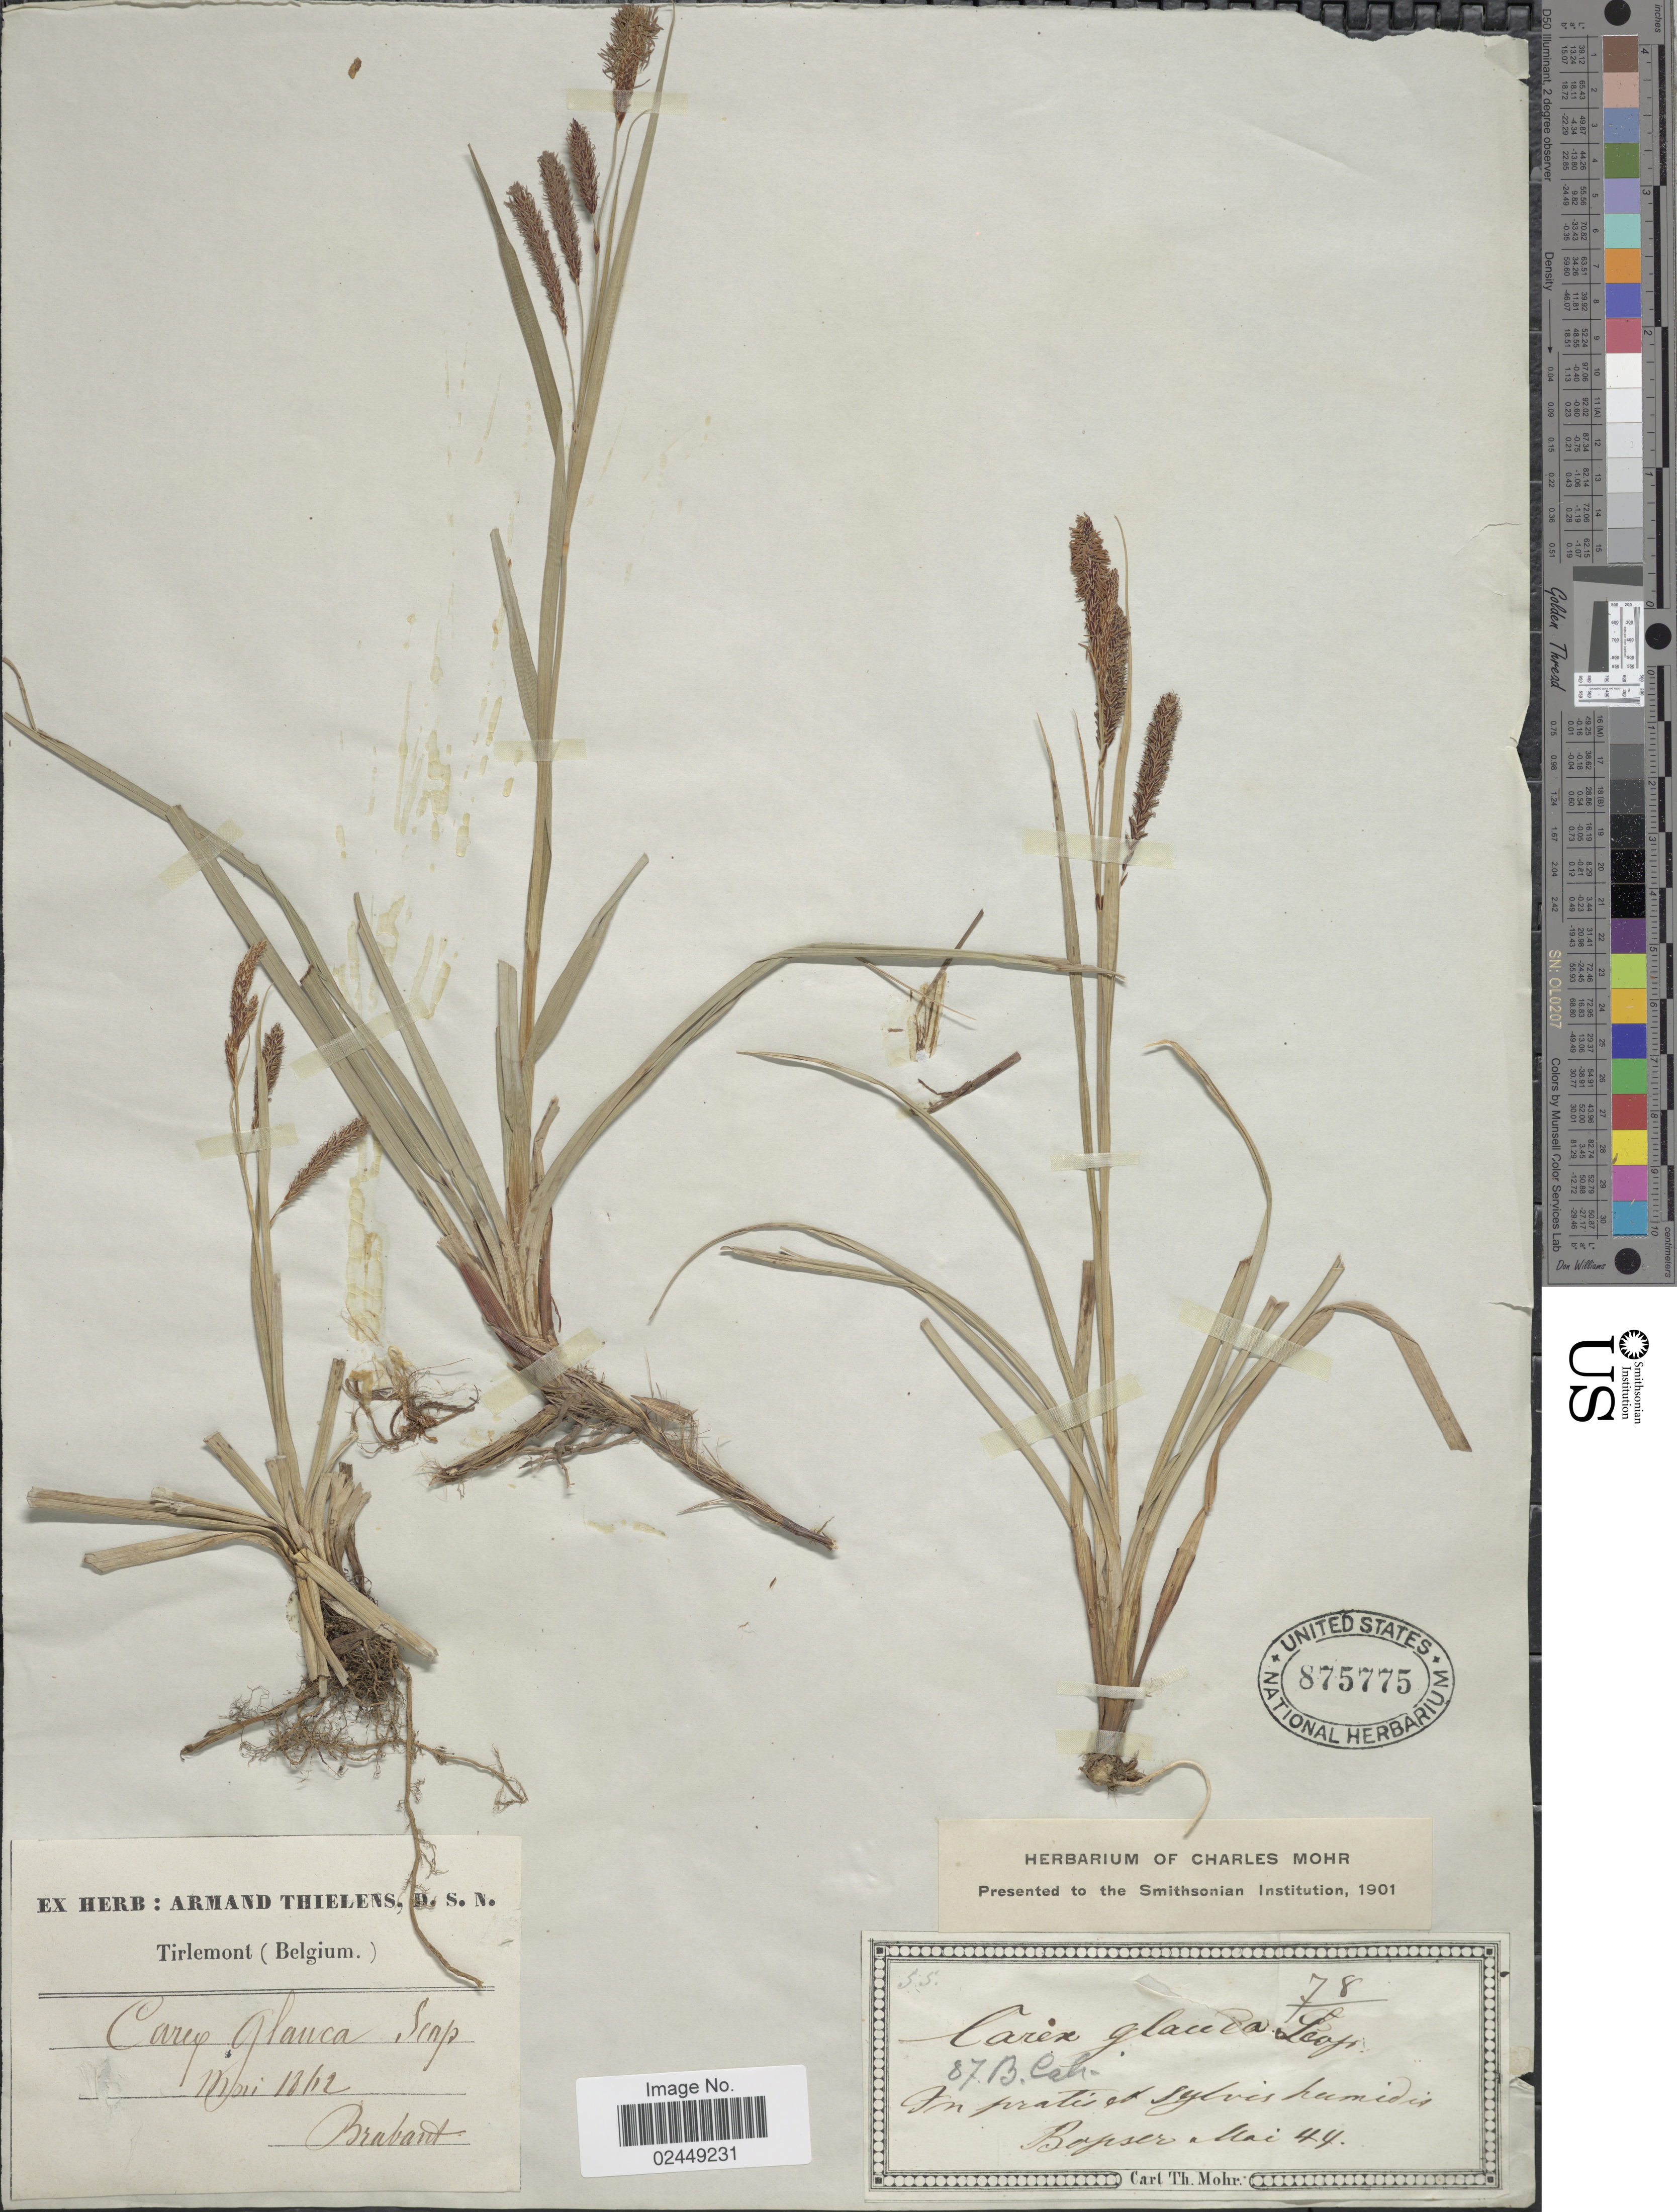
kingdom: Plantae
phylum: Tracheophyta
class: Liliopsida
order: Poales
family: Cyperaceae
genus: Carex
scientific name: Carex flacca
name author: Schreb.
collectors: C. T. Mohr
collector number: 55/78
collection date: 1844-05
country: Germany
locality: Bapser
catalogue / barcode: US 875775